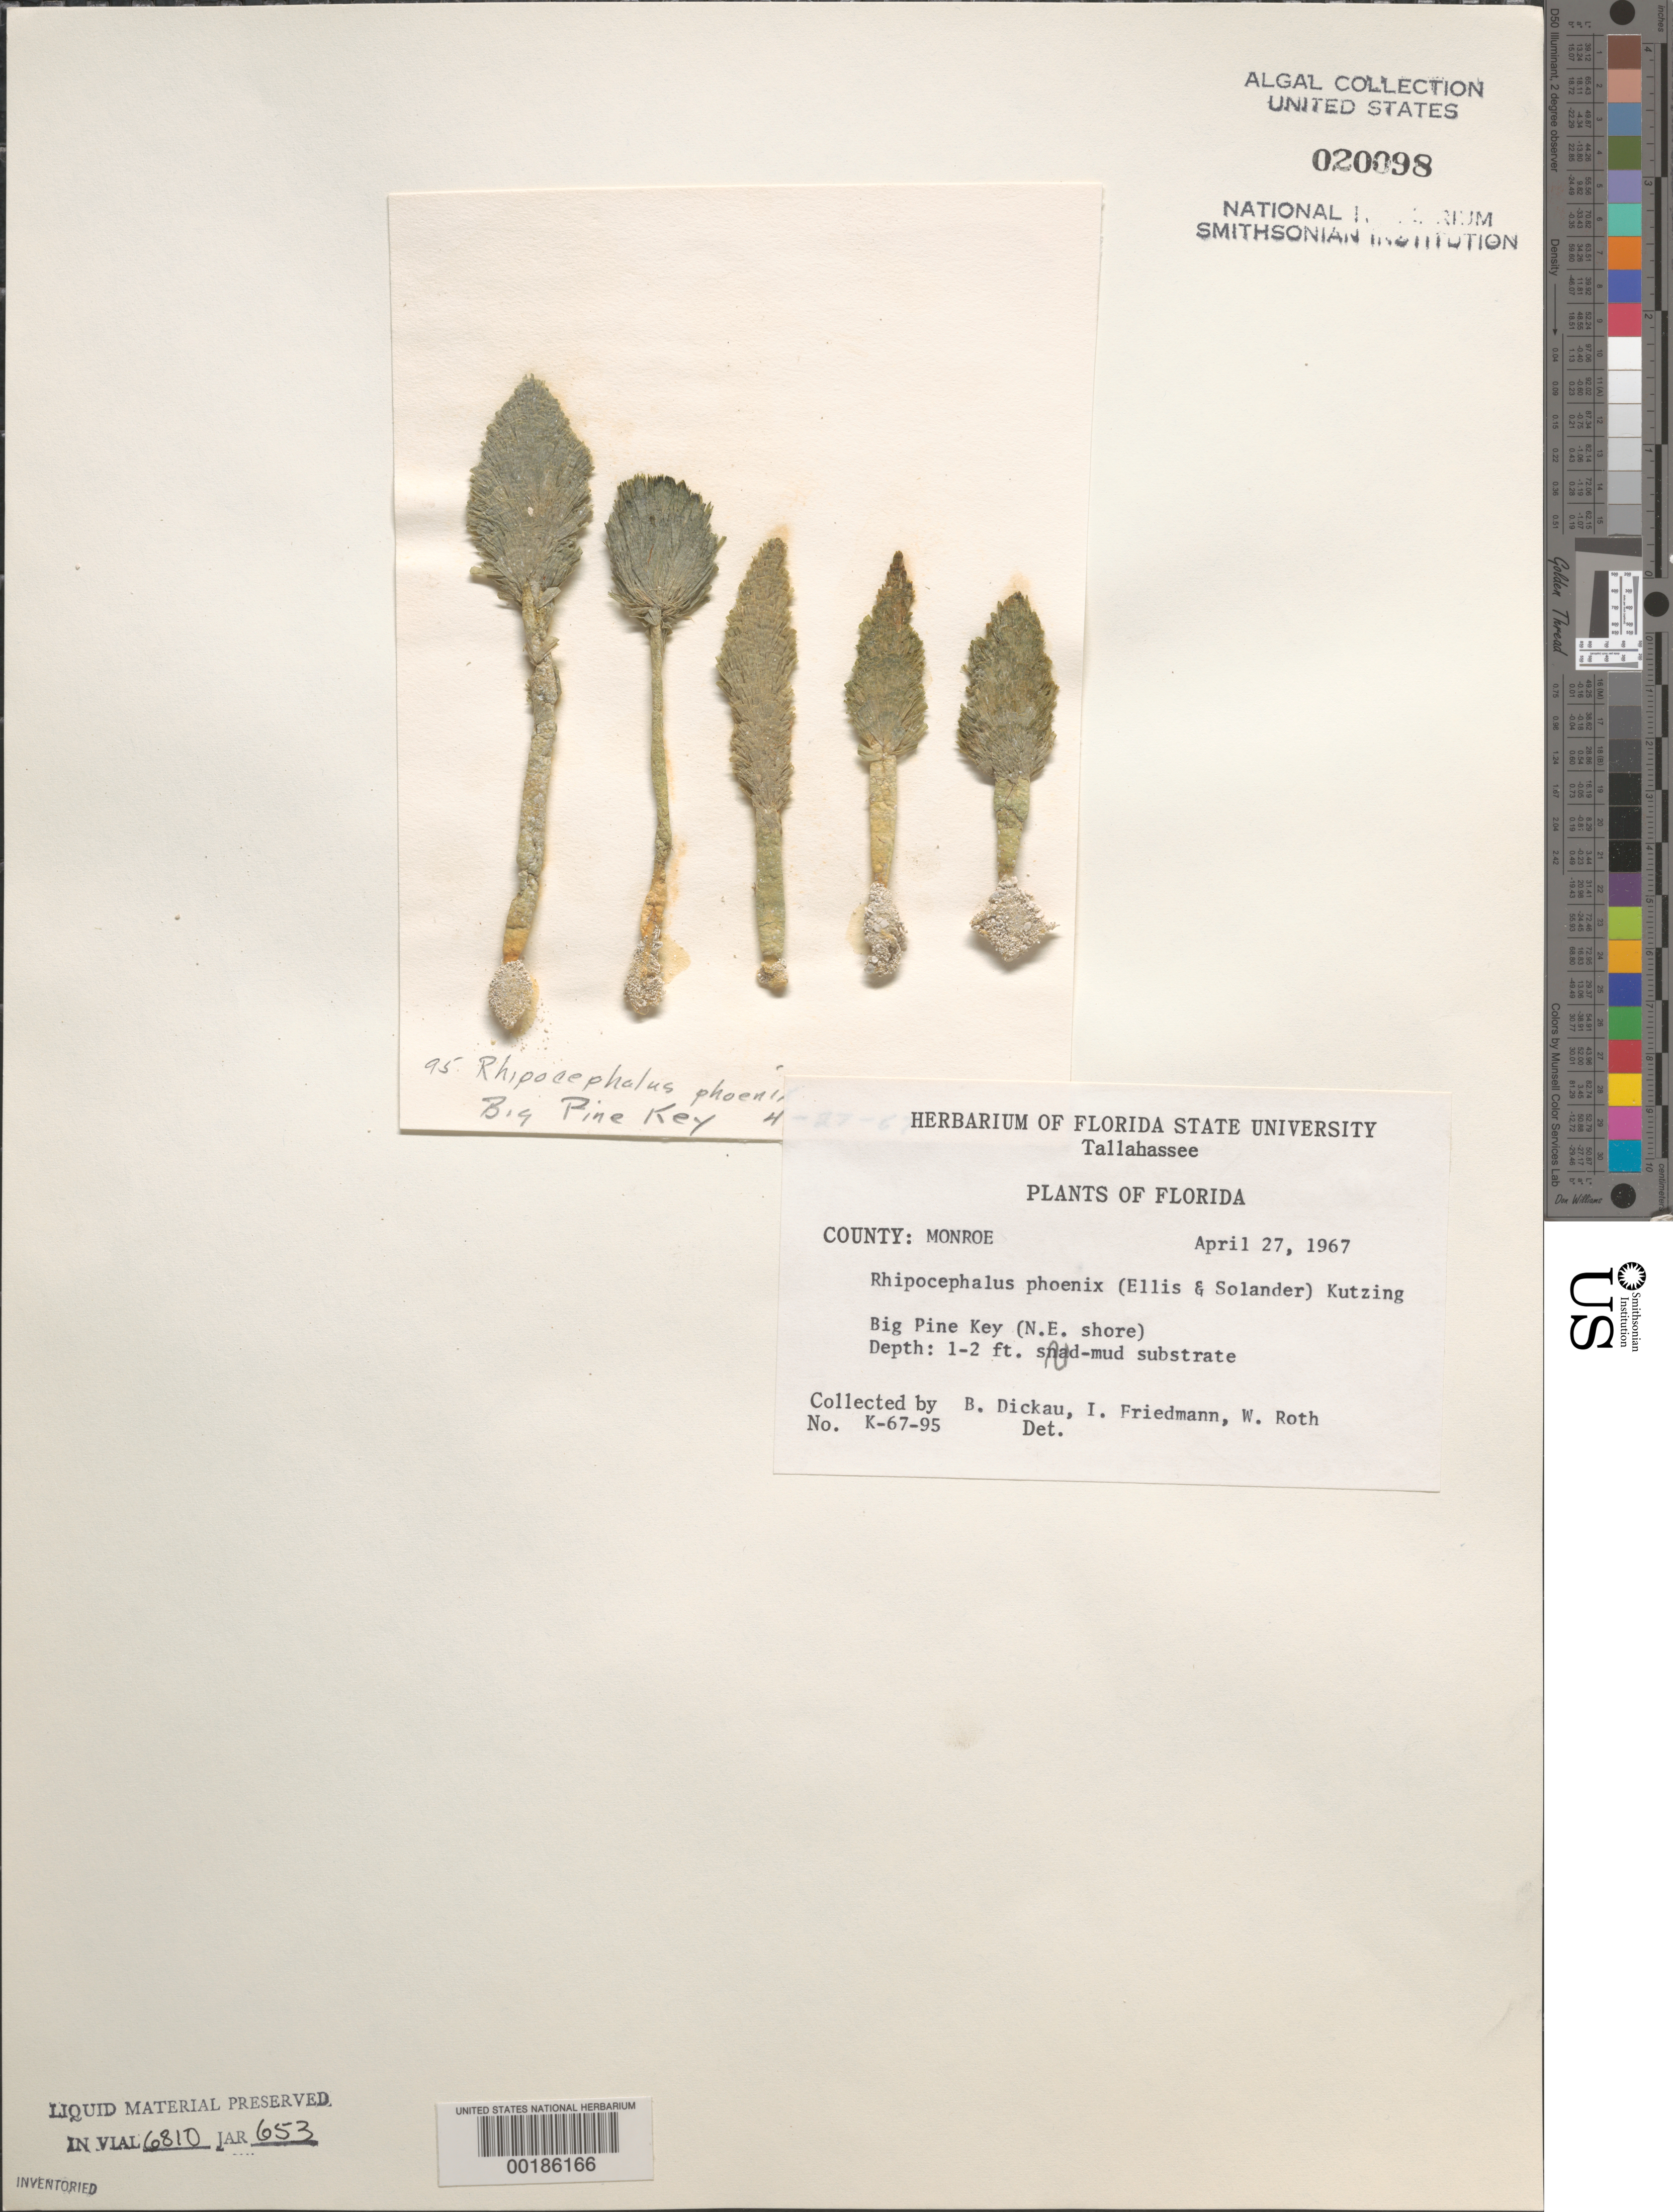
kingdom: Plantae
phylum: Chlorophyta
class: Ulvophyceae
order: Bryopsidales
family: Udoteaceae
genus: Rhipocephalus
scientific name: Rhipocephalus phoenix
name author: (J. Ellis & Sol.) Kütz.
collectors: B. Dickau, E. Friedmann & W. C. Roth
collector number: K-67-95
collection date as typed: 27 Apr 1967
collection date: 1967-04-27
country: United States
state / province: Florida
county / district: Monroe County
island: Big Pine Key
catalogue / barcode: US 20098